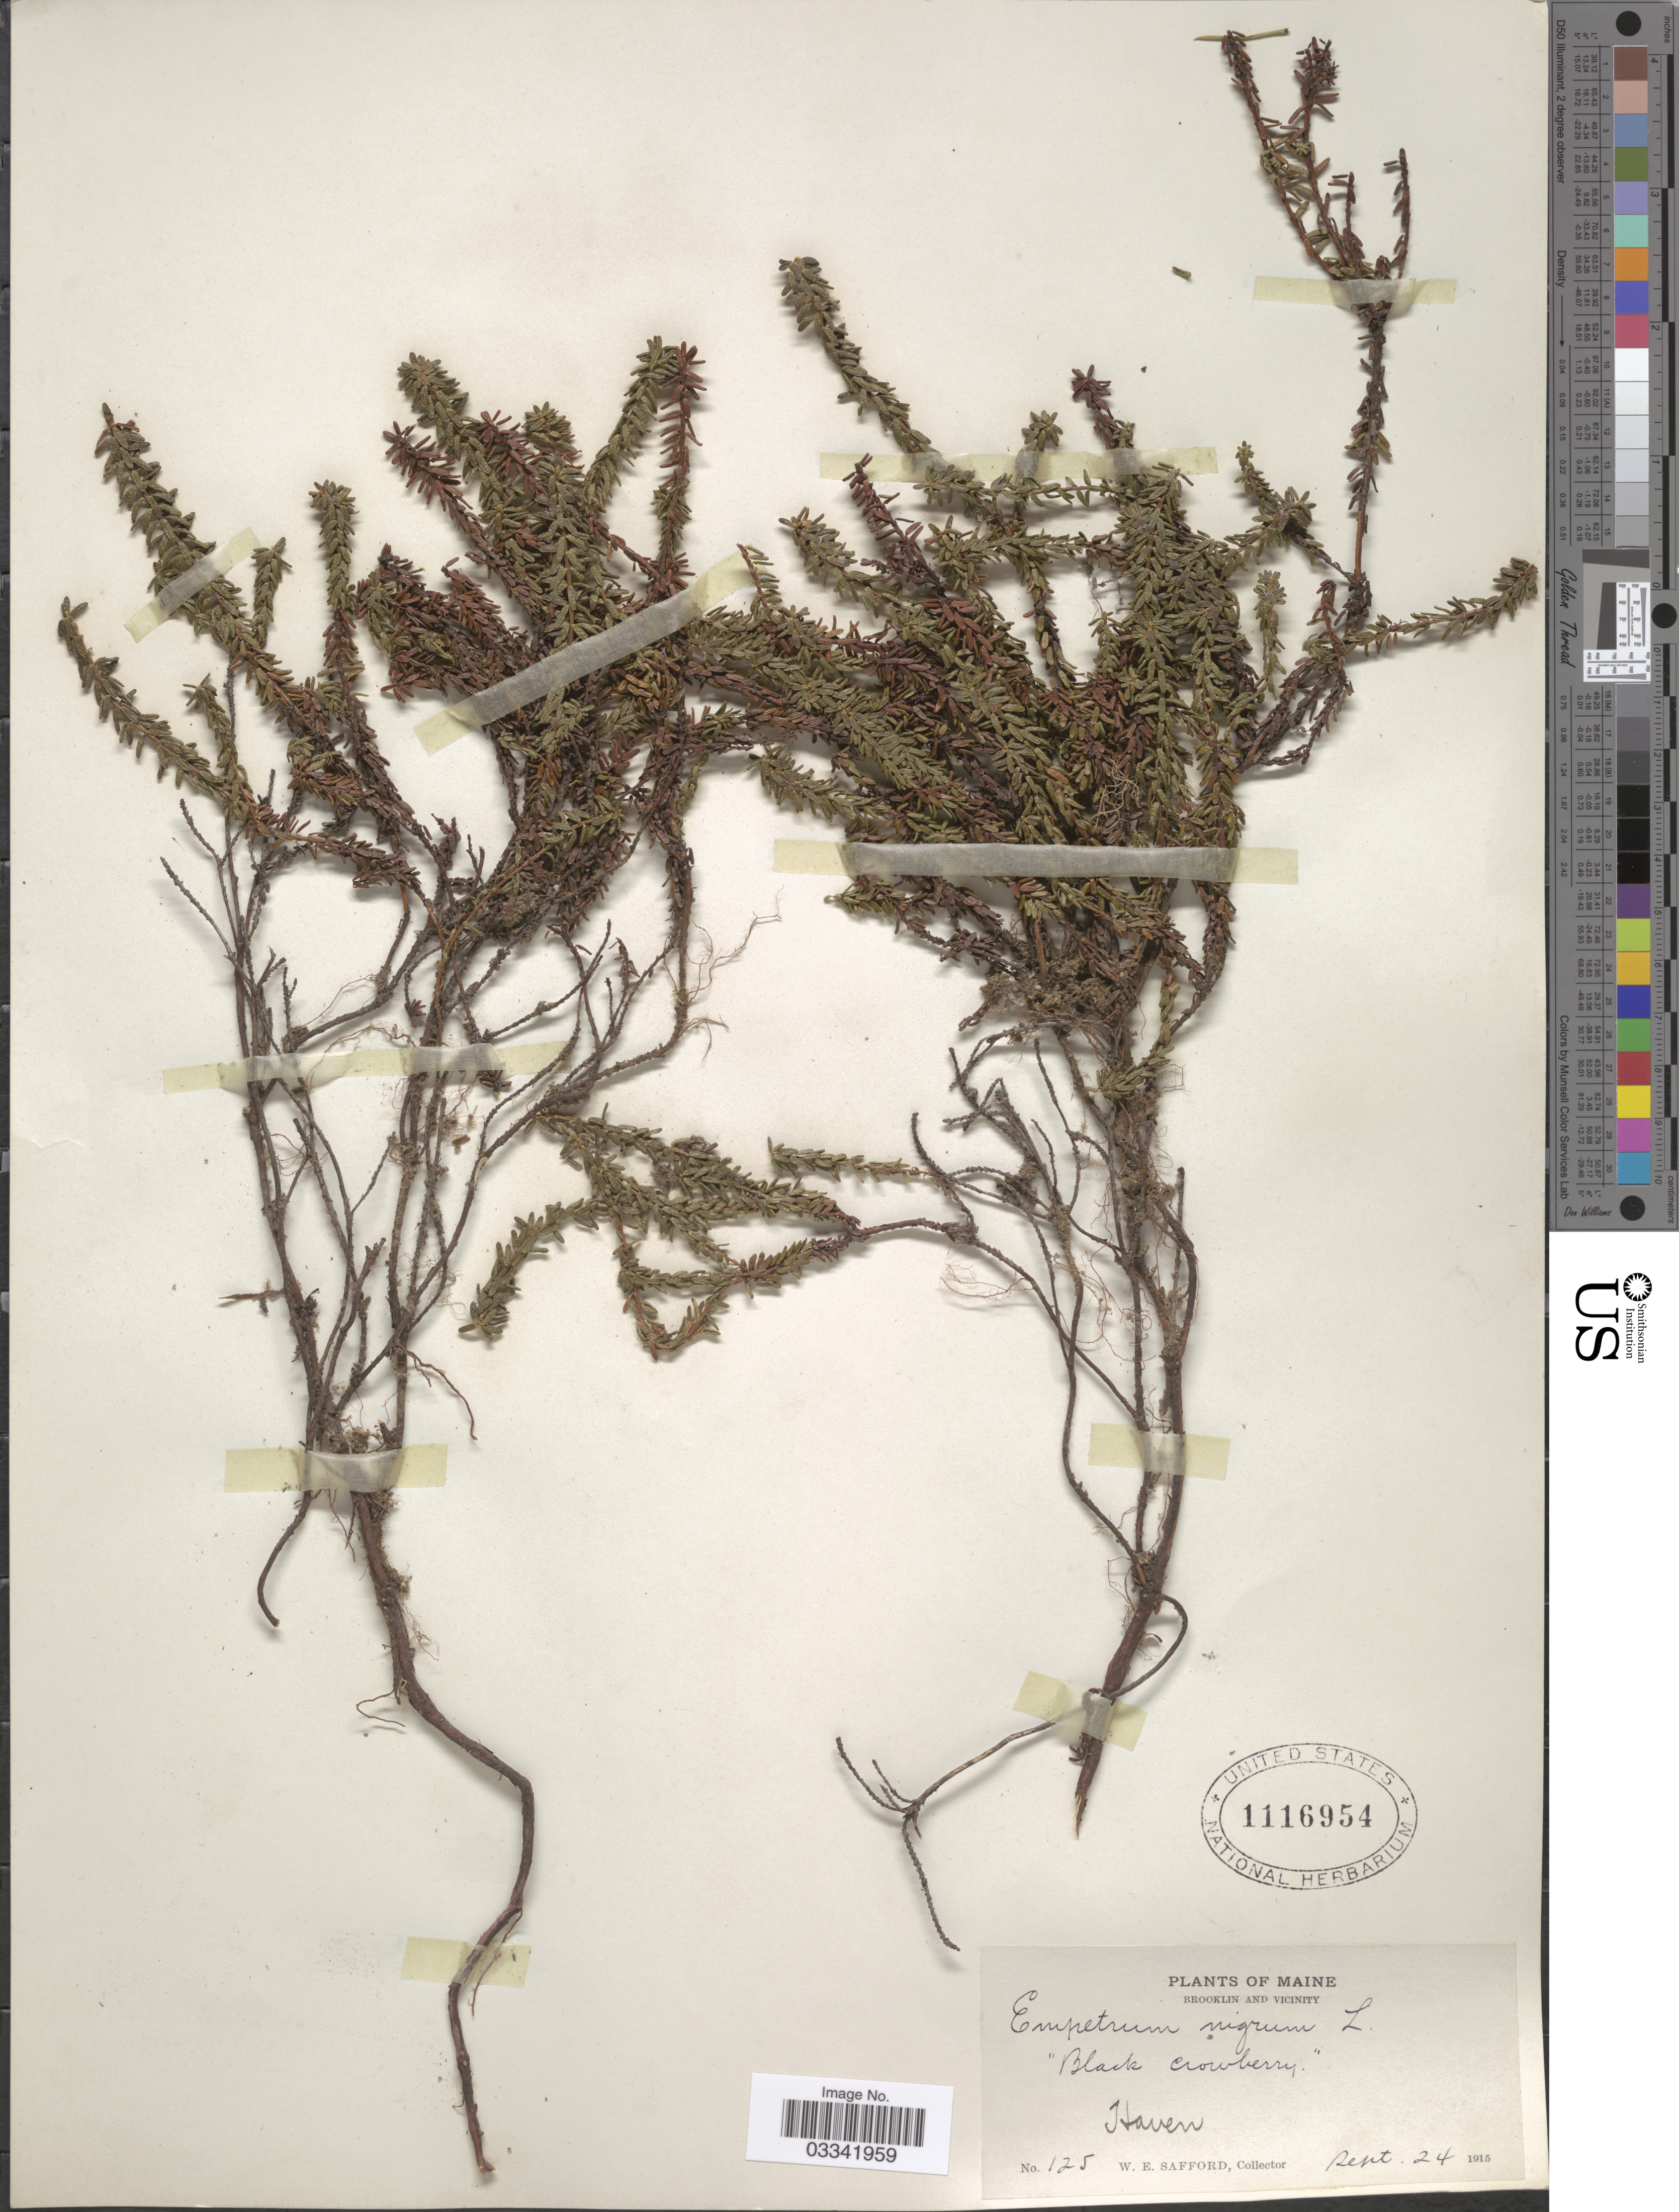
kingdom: Plantae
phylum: Tracheophyta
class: Magnoliopsida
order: Ericales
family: Ericaceae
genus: Empetrum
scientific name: Empetrum nigrum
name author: L.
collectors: W. E. Safford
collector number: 125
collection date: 1915-09-24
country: United States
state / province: Maine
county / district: Hancock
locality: Brooklin and vicinity, Haven.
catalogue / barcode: US 1116954